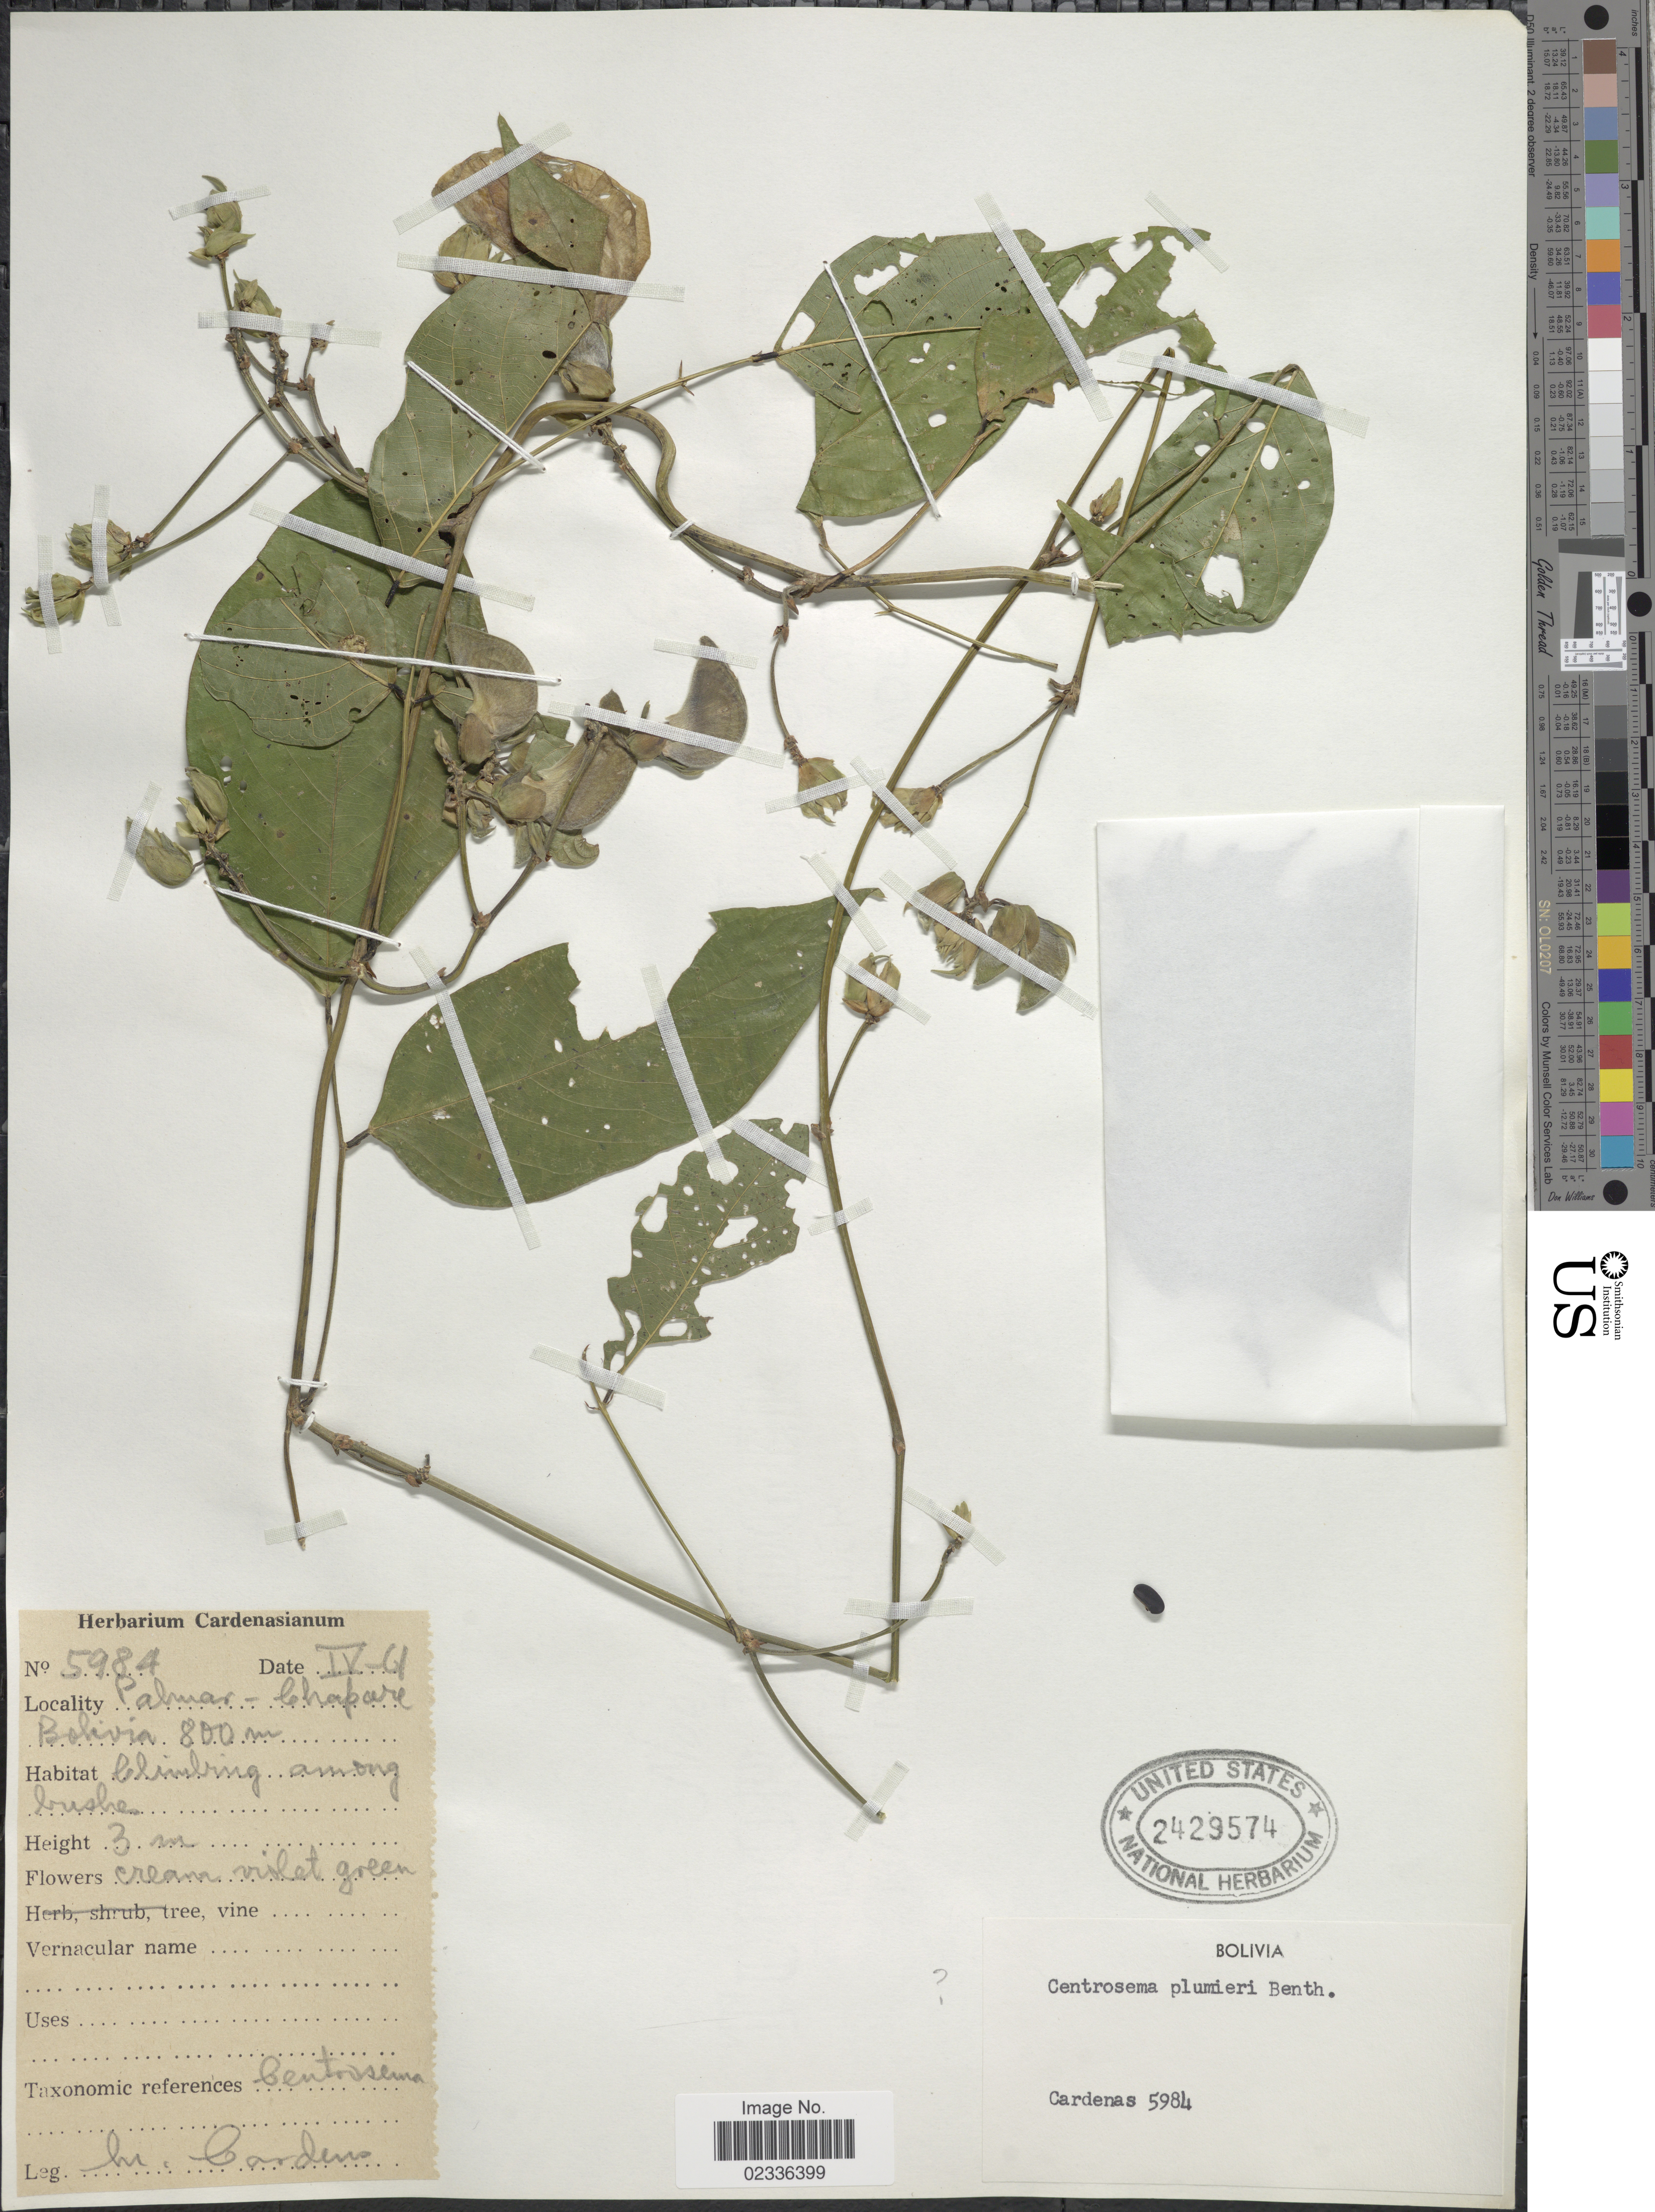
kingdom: Plantae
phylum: Tracheophyta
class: Magnoliopsida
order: Fabales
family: Fabaceae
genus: Centrosema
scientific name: Centrosema sp.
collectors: M. Cárdenas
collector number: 5984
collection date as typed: Transcribed d/m/y: /4/61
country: Bolivia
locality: Palmar - Chapare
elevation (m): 800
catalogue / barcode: US 2429574